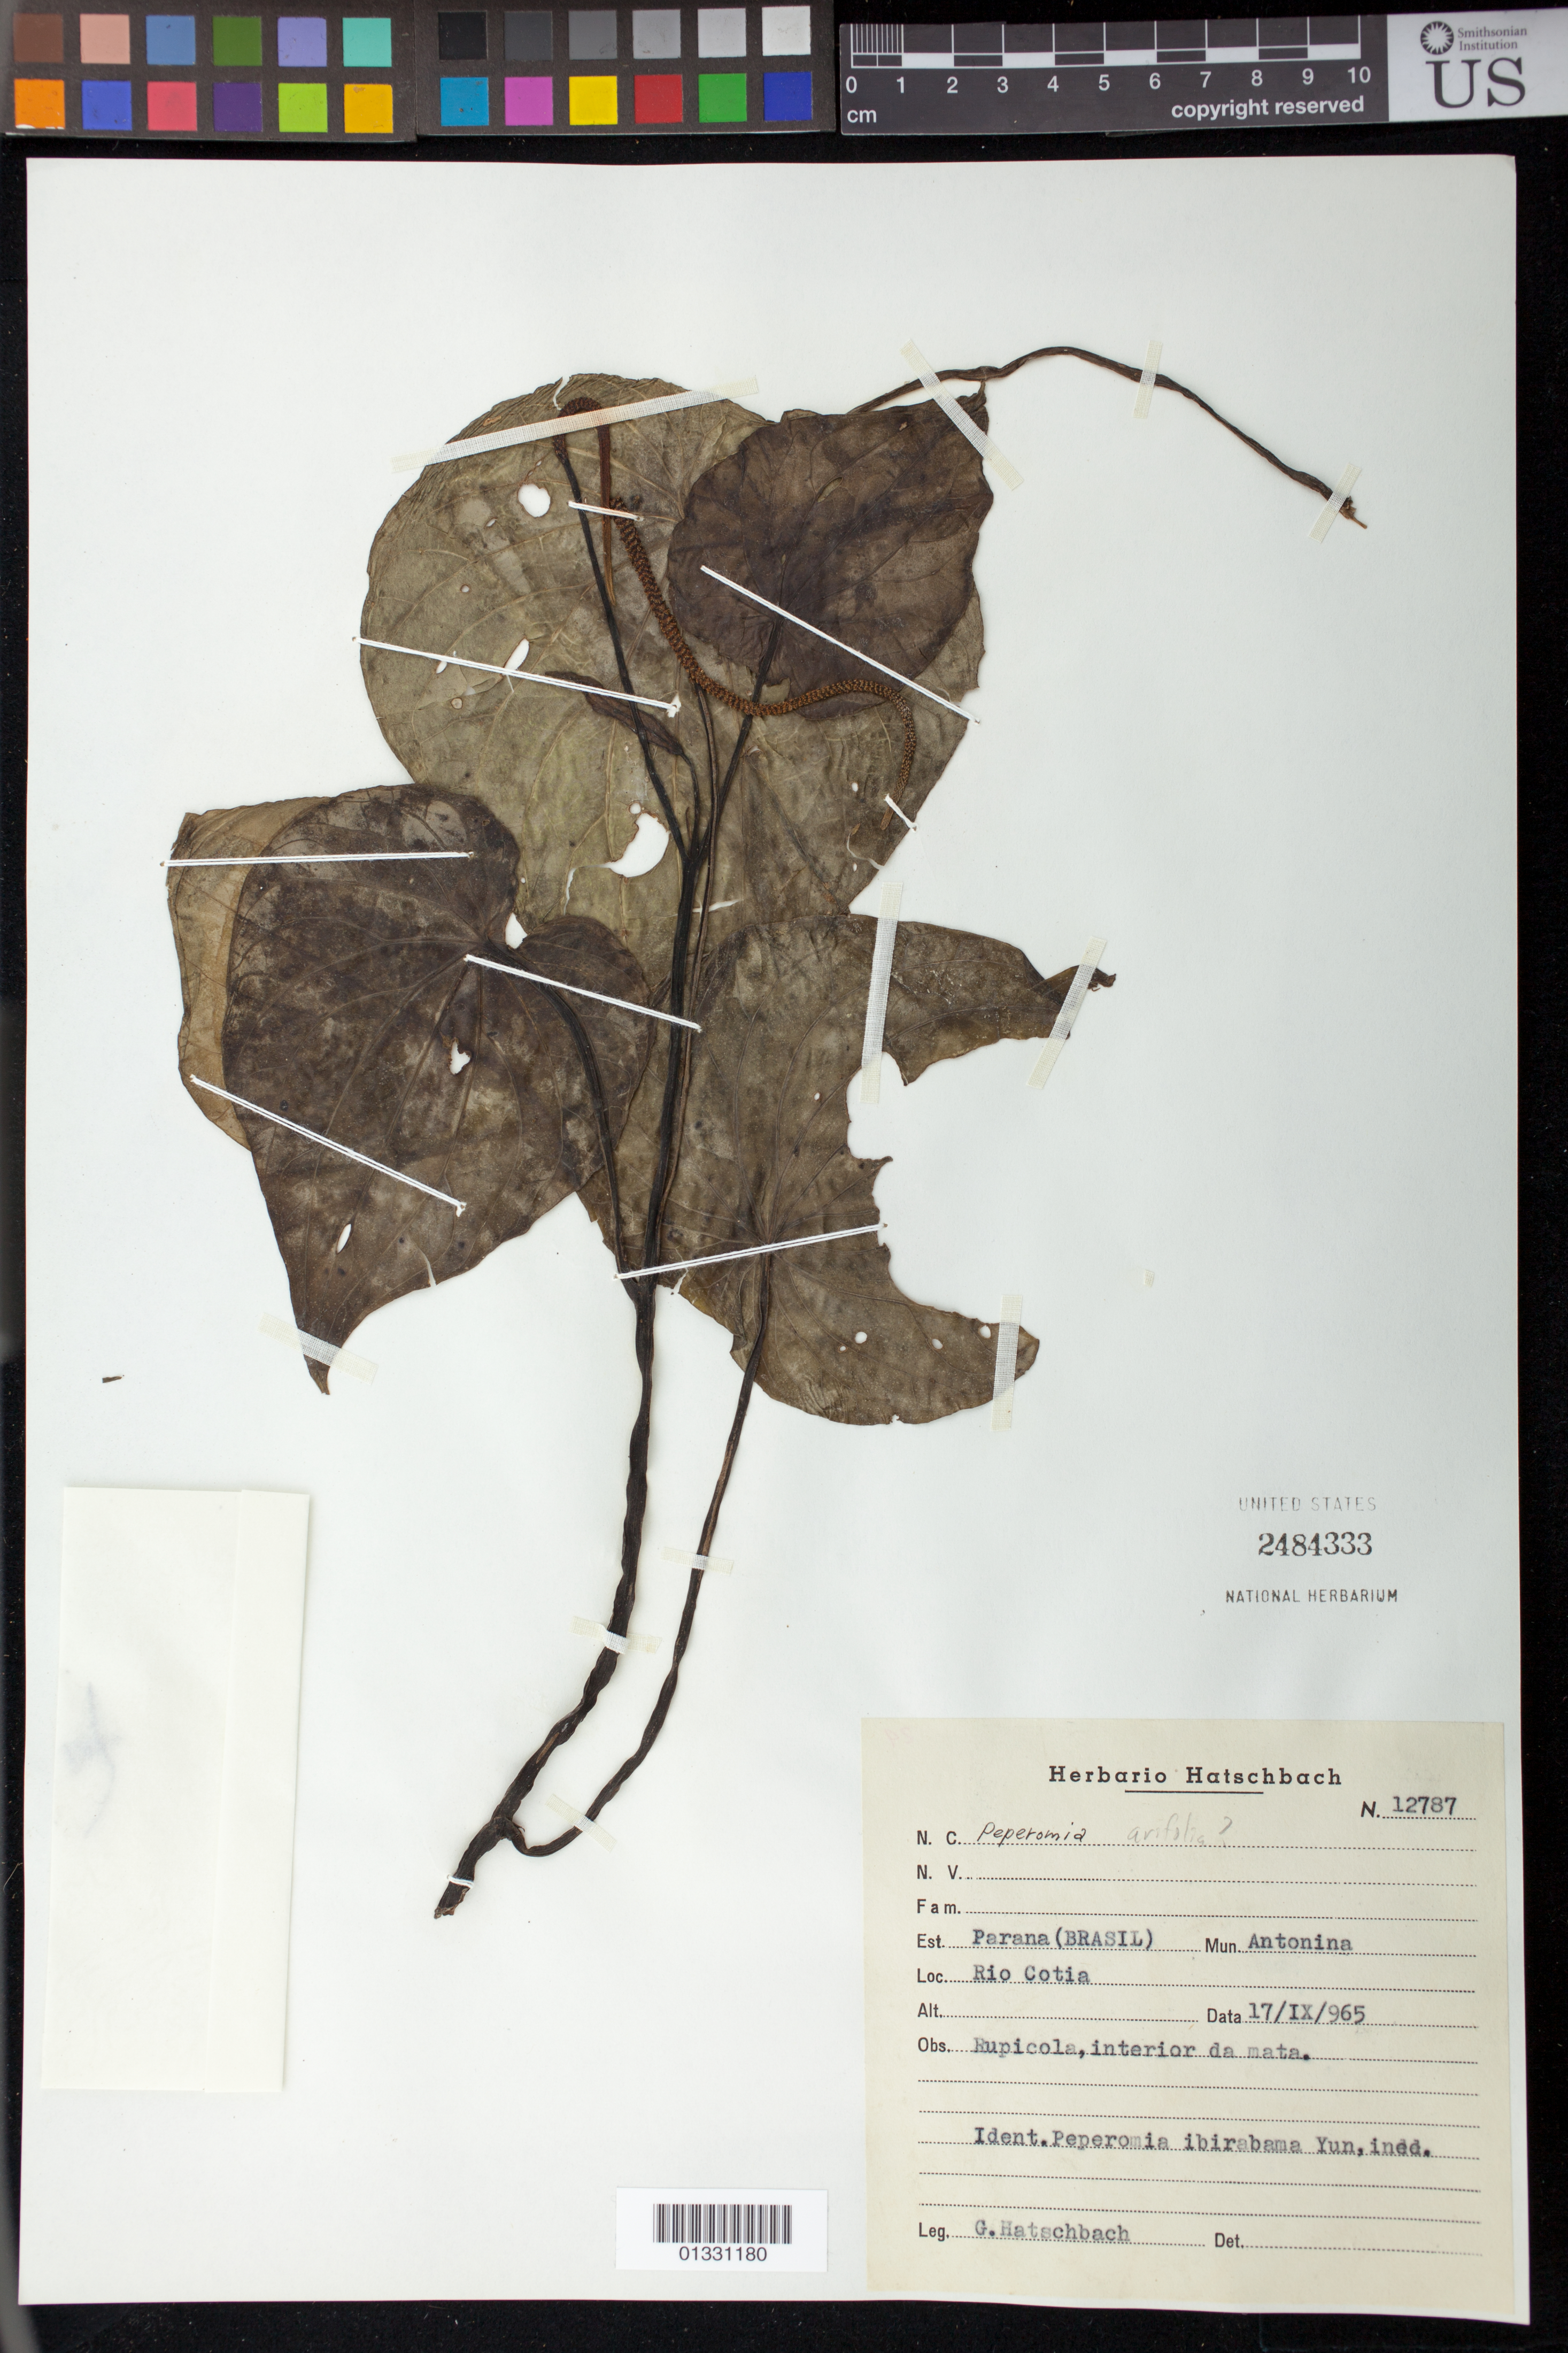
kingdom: Plantae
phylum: Tracheophyta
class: Magnoliopsida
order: Piperales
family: Piperaceae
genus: Peperomia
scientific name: Peperomia ibiramana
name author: Yunck.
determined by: Jiménez, José Estaban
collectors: G. Hatschbach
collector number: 12787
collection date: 1965-09-17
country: Brazil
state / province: Paraná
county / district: Antonina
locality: Rio Cotia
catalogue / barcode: US 2484333